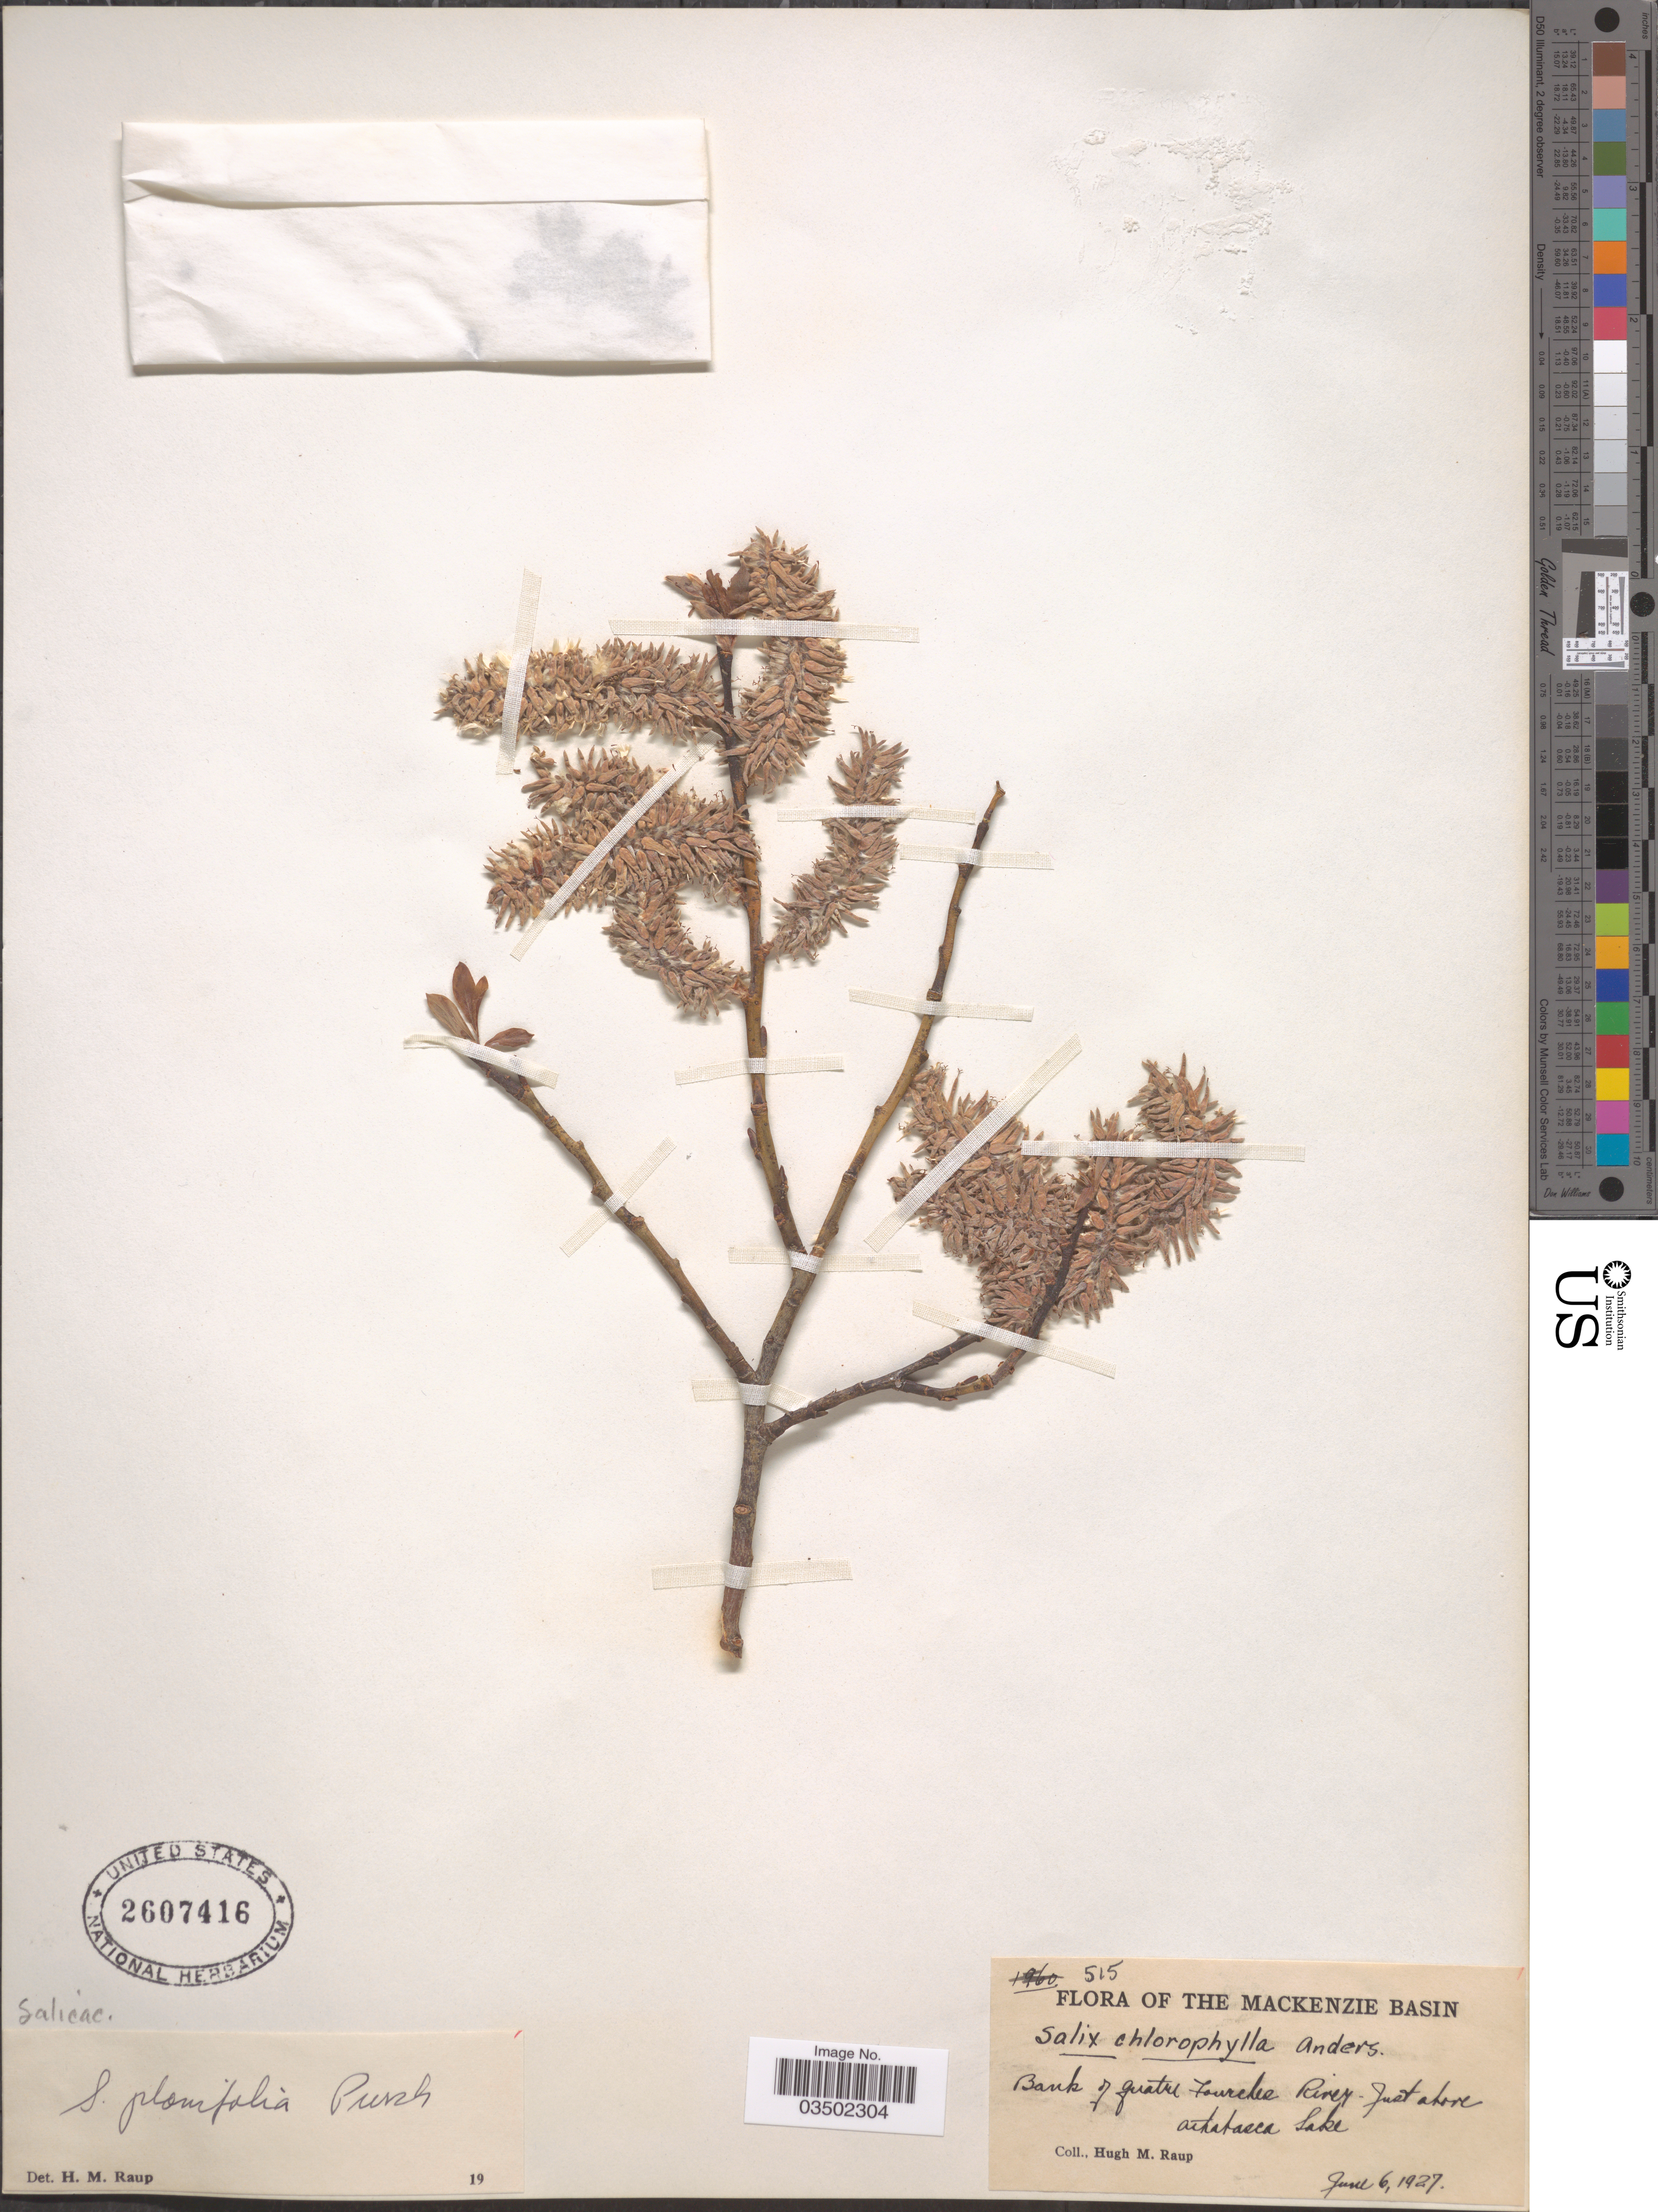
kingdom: Plantae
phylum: Tracheophyta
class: Magnoliopsida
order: Malpighiales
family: Salicaceae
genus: Salix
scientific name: Salix planifolia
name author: Pursh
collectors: H. Raup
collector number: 515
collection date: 1927-06-06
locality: The Mackenzie Basin. Bank of quatre Fourche River - Just above Athabasca Lake.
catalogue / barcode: US 2607416